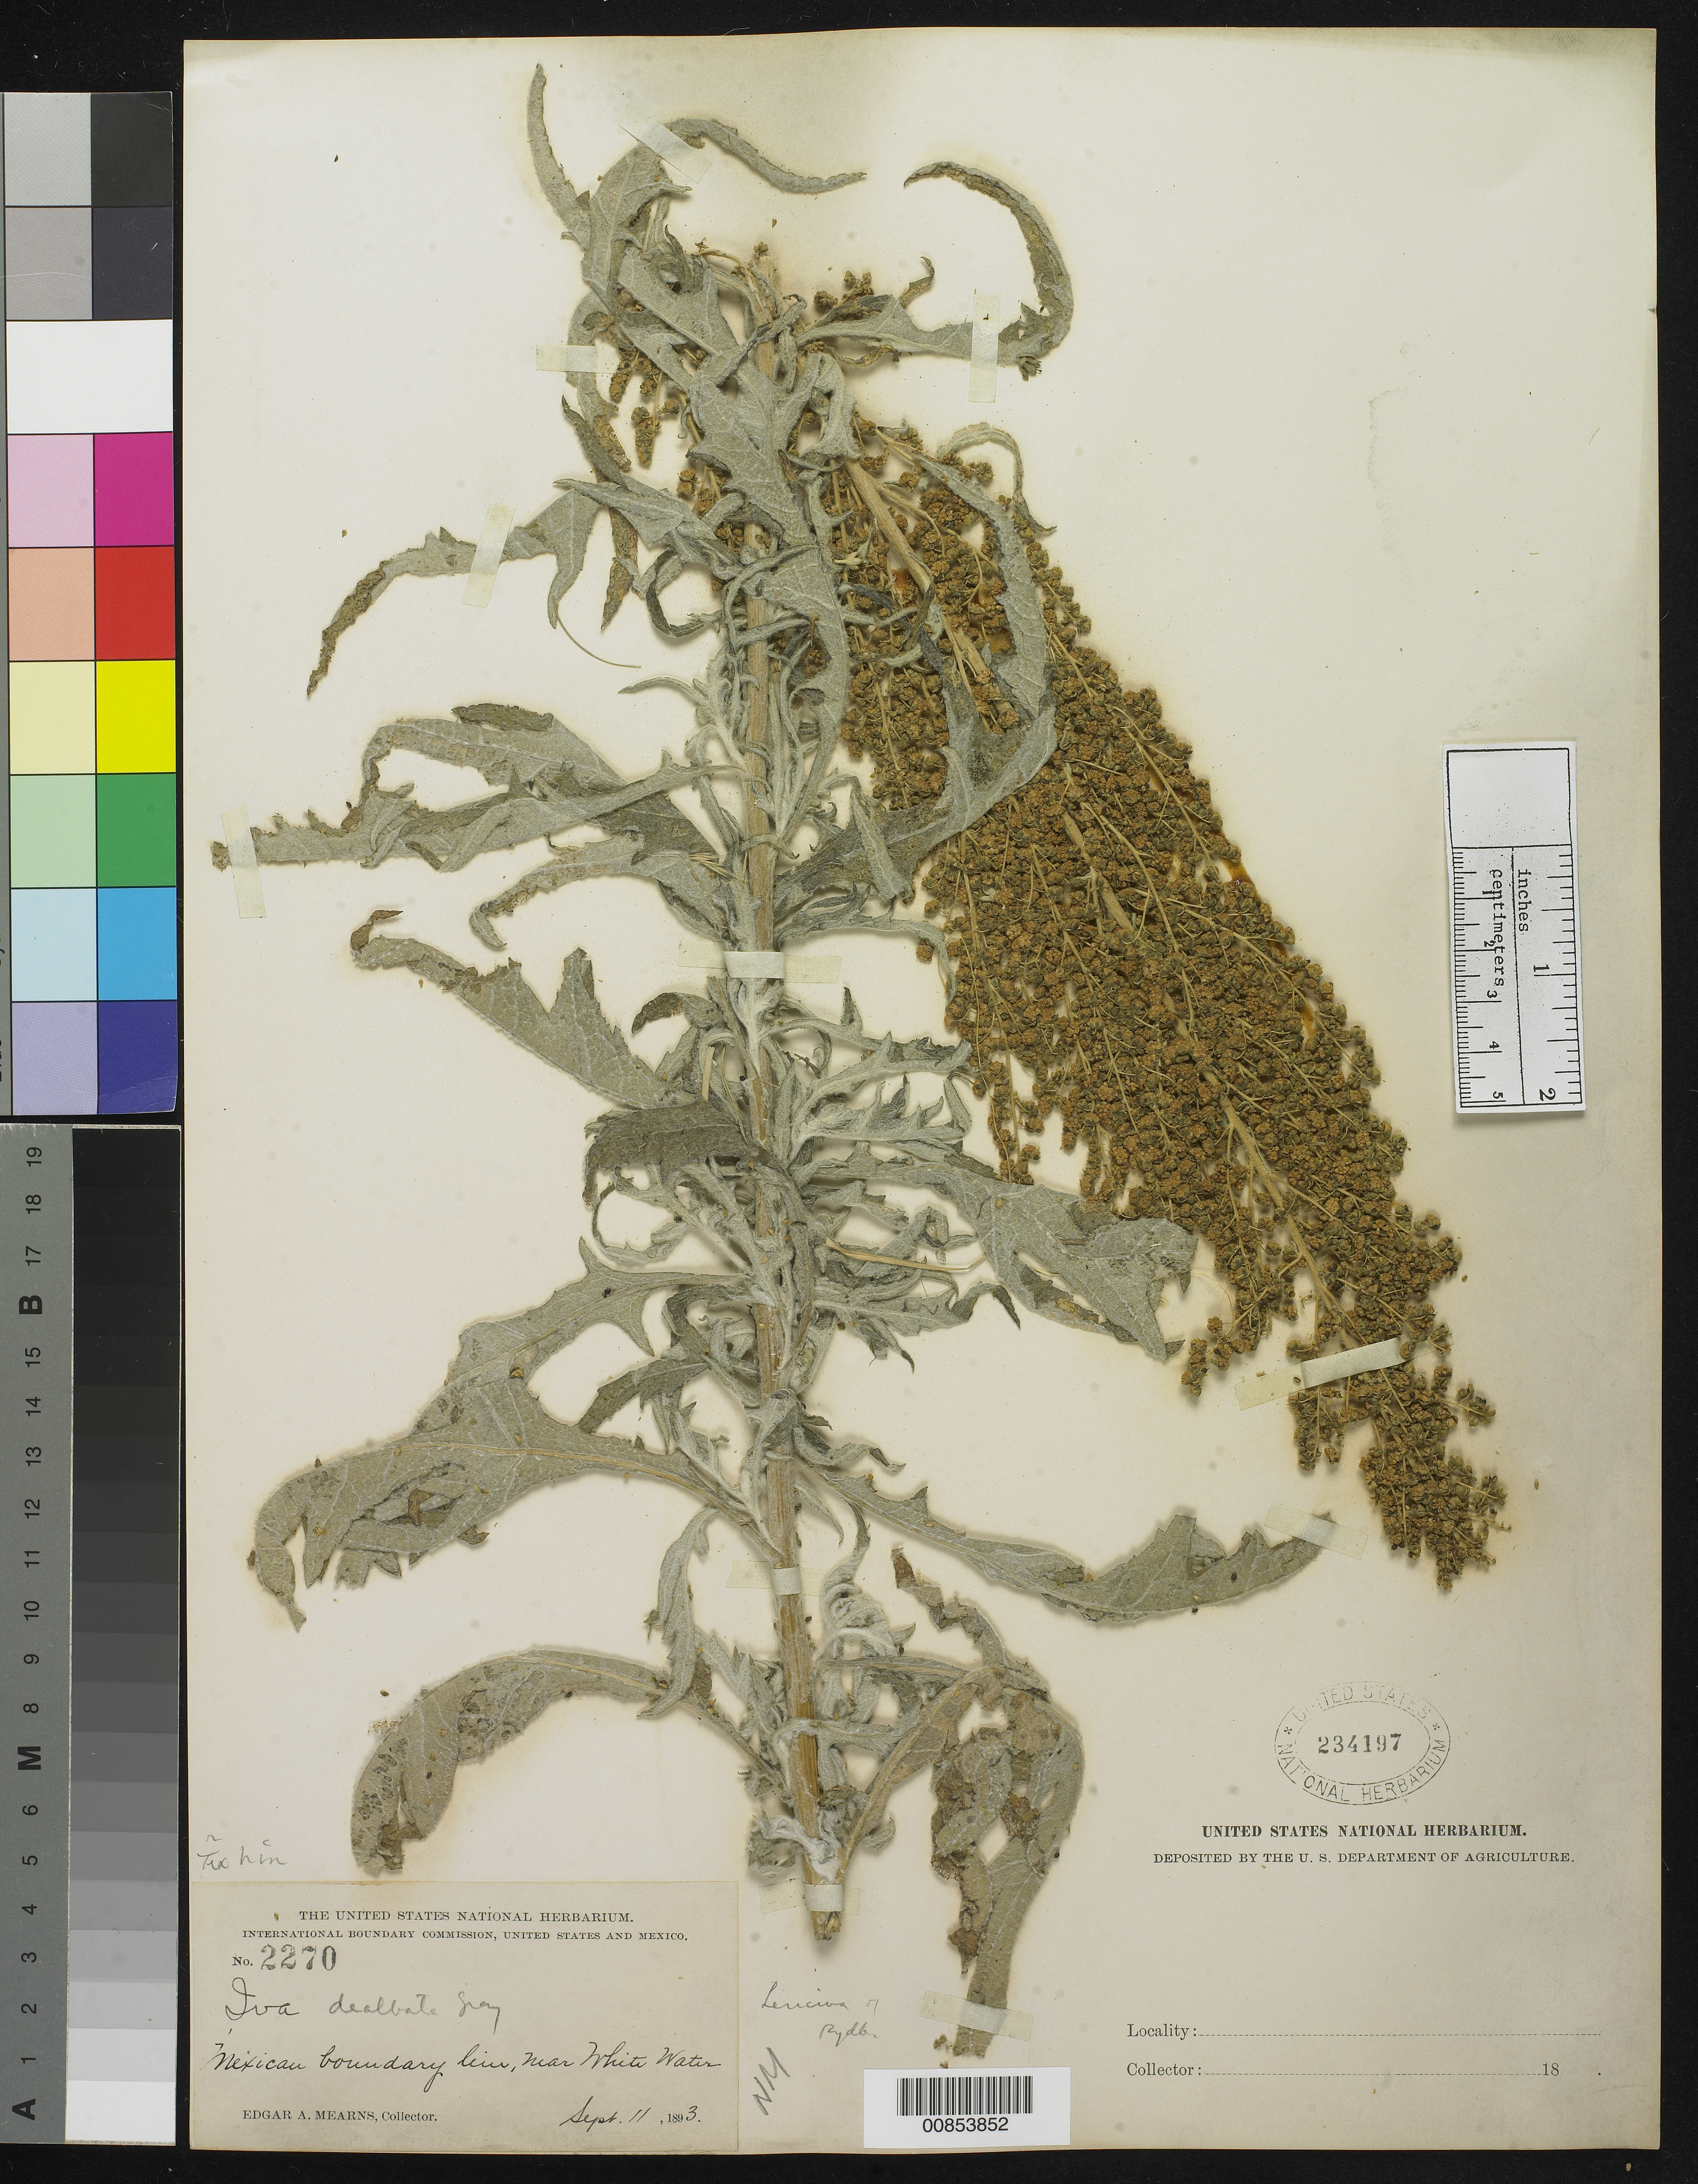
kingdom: Plantae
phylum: Tracheophyta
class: Magnoliopsida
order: Asterales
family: Asteraceae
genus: Iva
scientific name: Iva dealbata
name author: A. Gray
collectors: E. A. Mearns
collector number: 2270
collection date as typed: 11 Sep 1893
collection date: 1893-09-11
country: United States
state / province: New Mexico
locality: Mexican boundary line, near White Water.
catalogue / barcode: US 234197